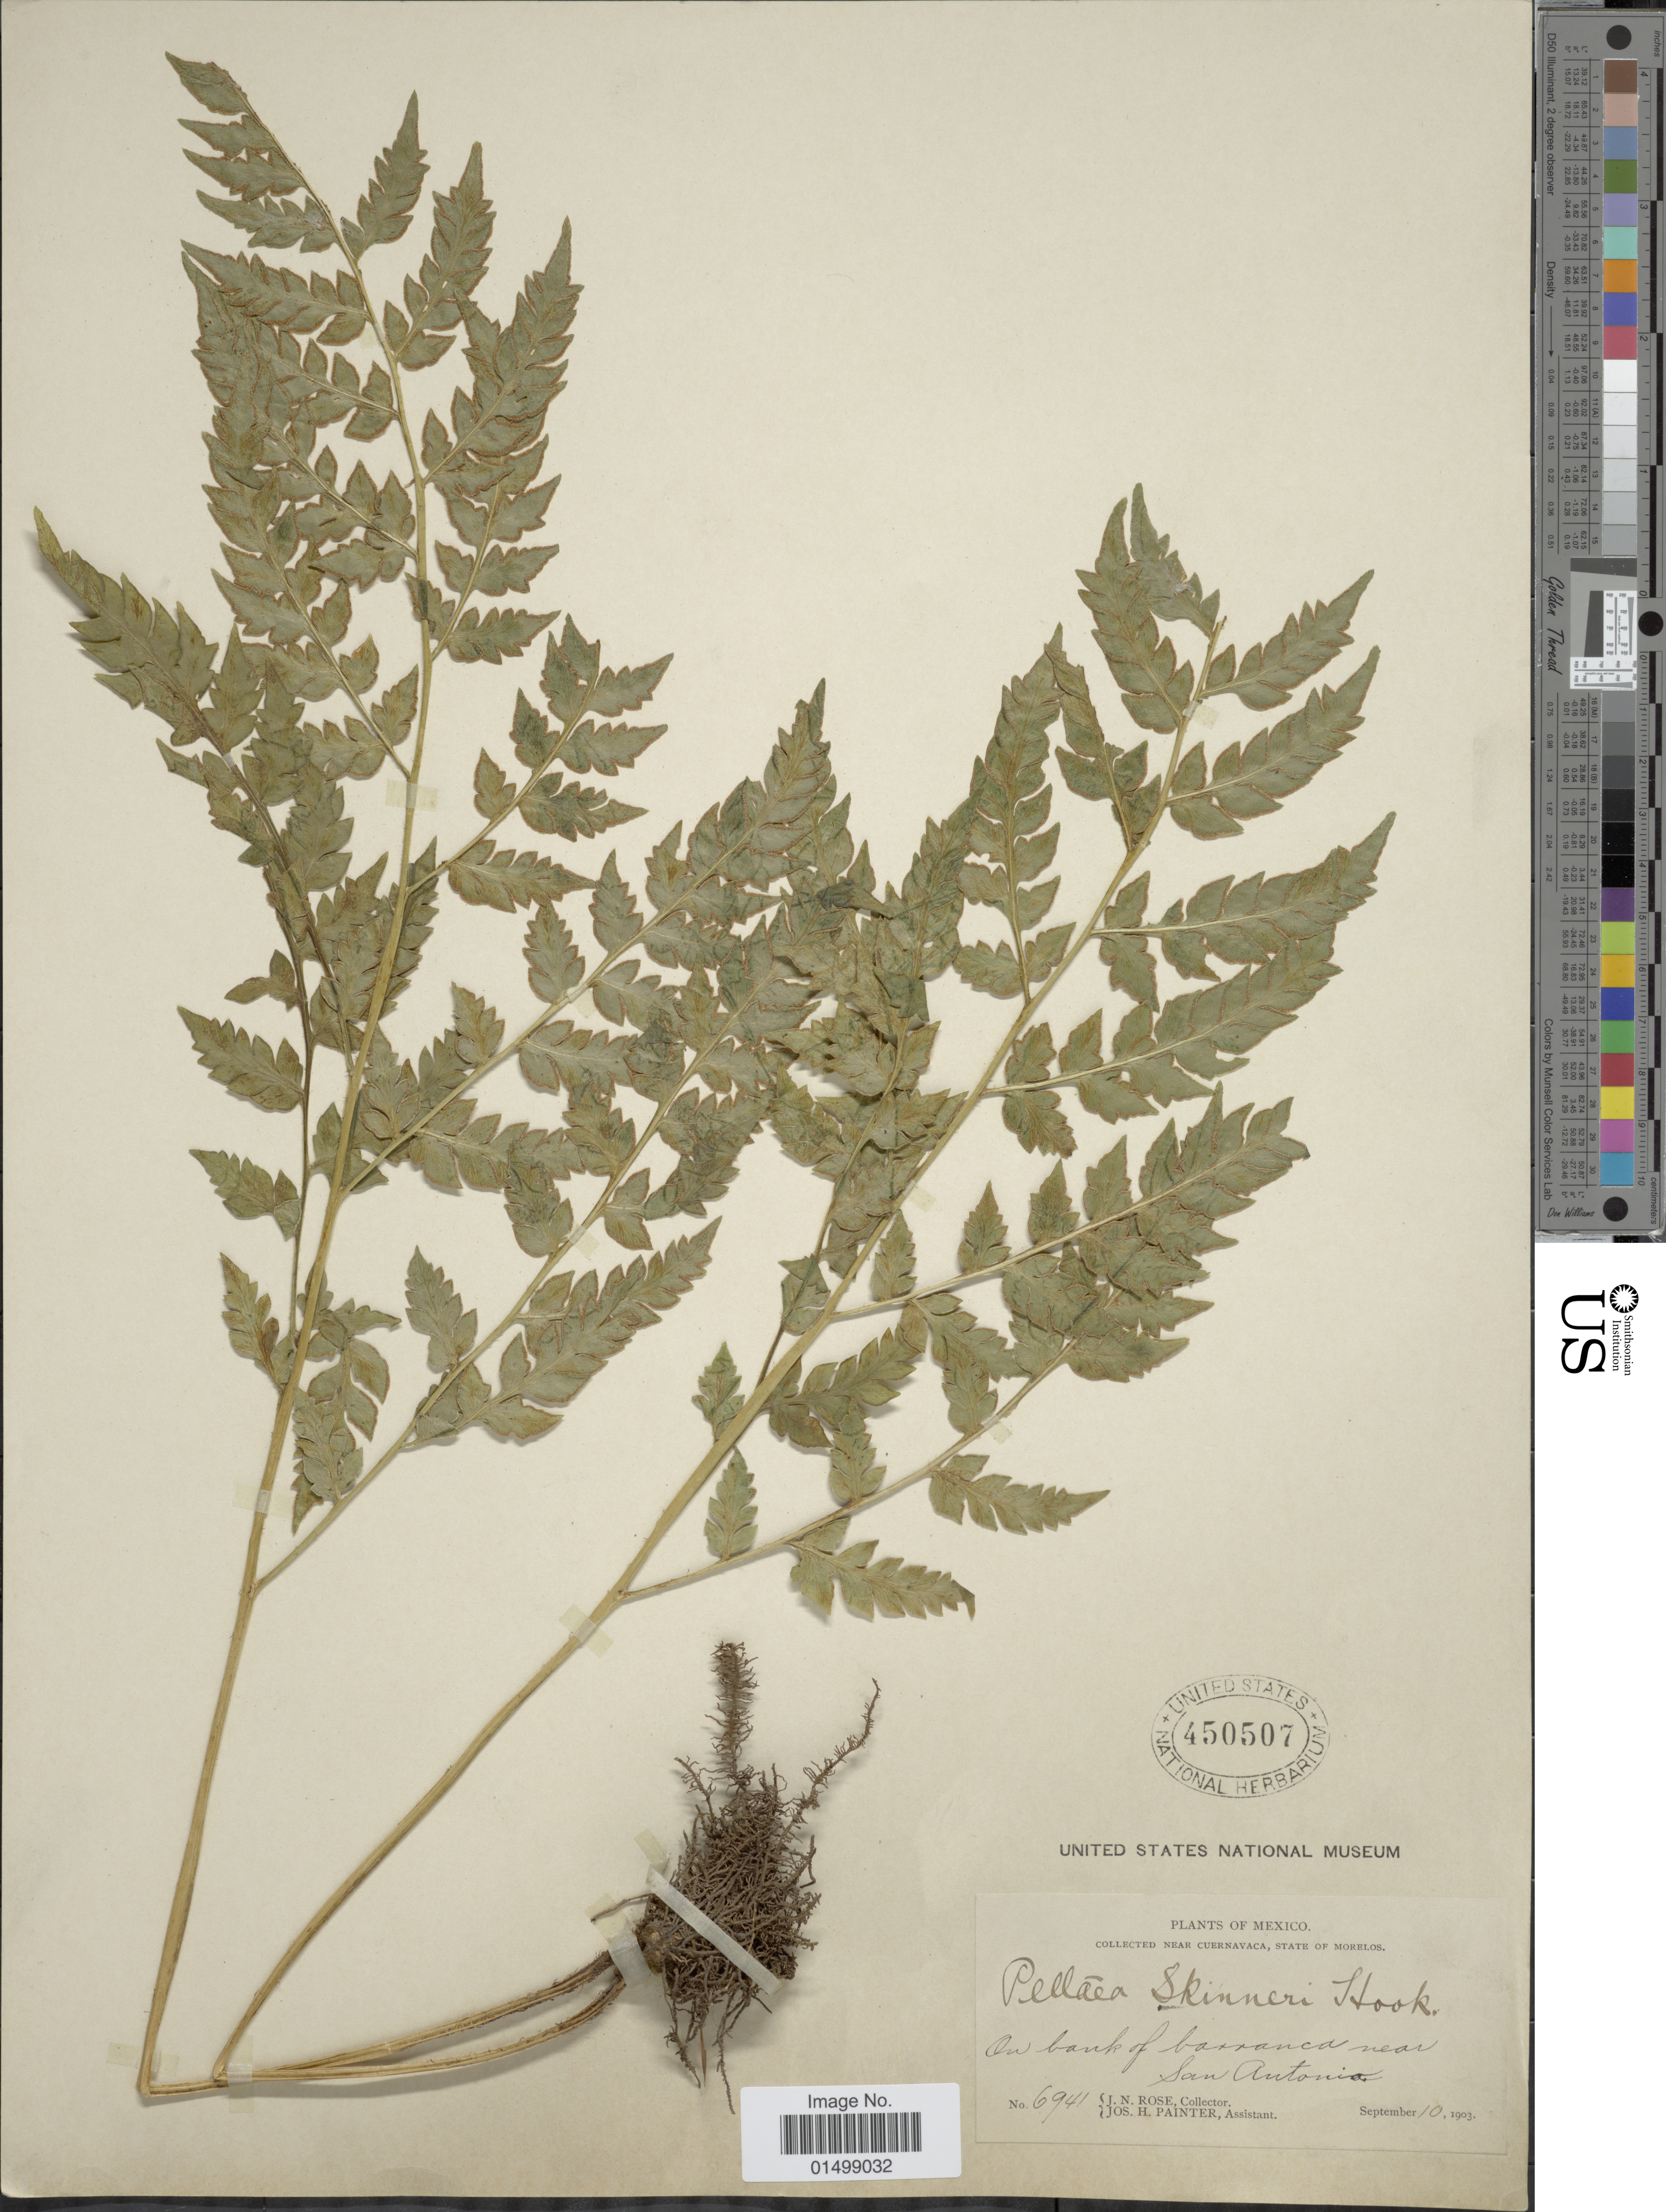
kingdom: Plantae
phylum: Tracheophyta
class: Polypodiopsida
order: Polypodiales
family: Pteridaceae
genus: Cheilanthes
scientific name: Cheilanthes skinneri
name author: (Hook.) T. Moore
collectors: J. N. Rose & J. H. Painter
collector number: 6941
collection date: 1903-09-10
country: Mexico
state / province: Morelos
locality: Near Cuernavaca, State of Morelos. On bank of Barranca near San Antonio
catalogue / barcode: US 450507